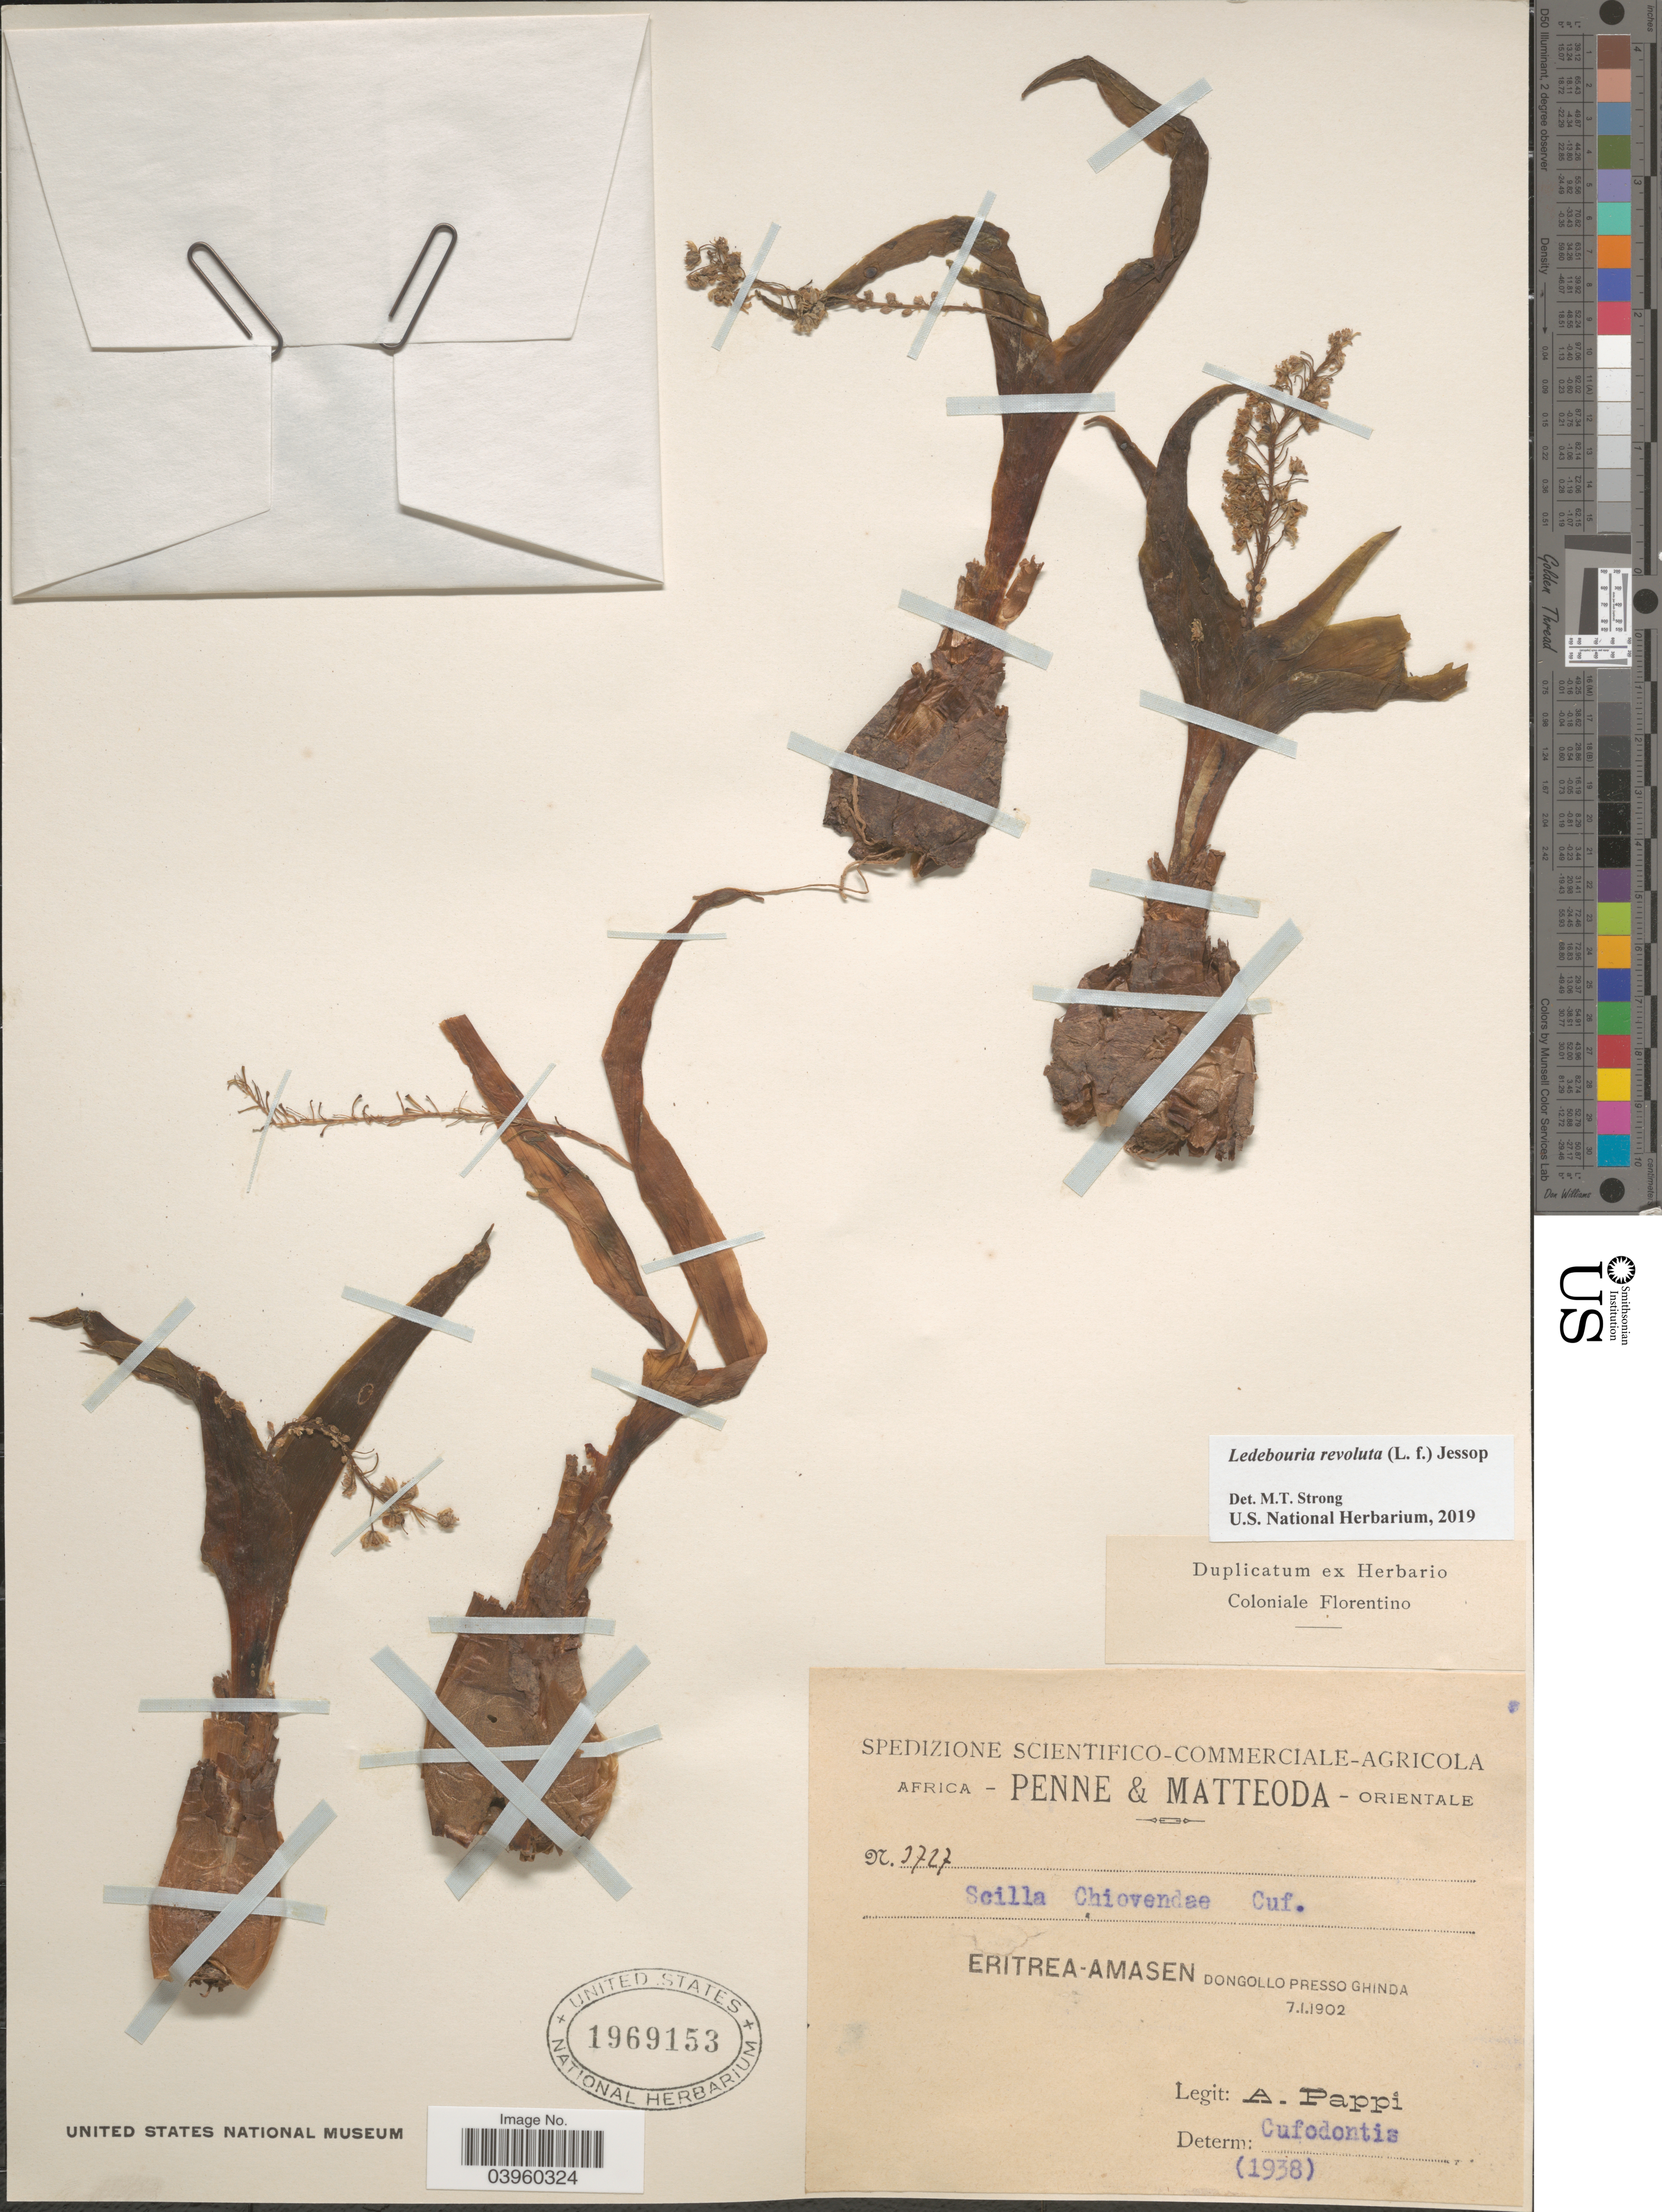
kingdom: Plantae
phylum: Tracheophyta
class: Liliopsida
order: Asparagales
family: Asparagaceae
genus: Ledebouria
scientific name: Ledebouria revoluta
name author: (L. f.) Jessop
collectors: A. Pappi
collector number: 3727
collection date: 1902-01-07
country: Eritrea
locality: Eritrea-Amasen. Dongollo Presso Ghinda.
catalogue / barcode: US 1969153